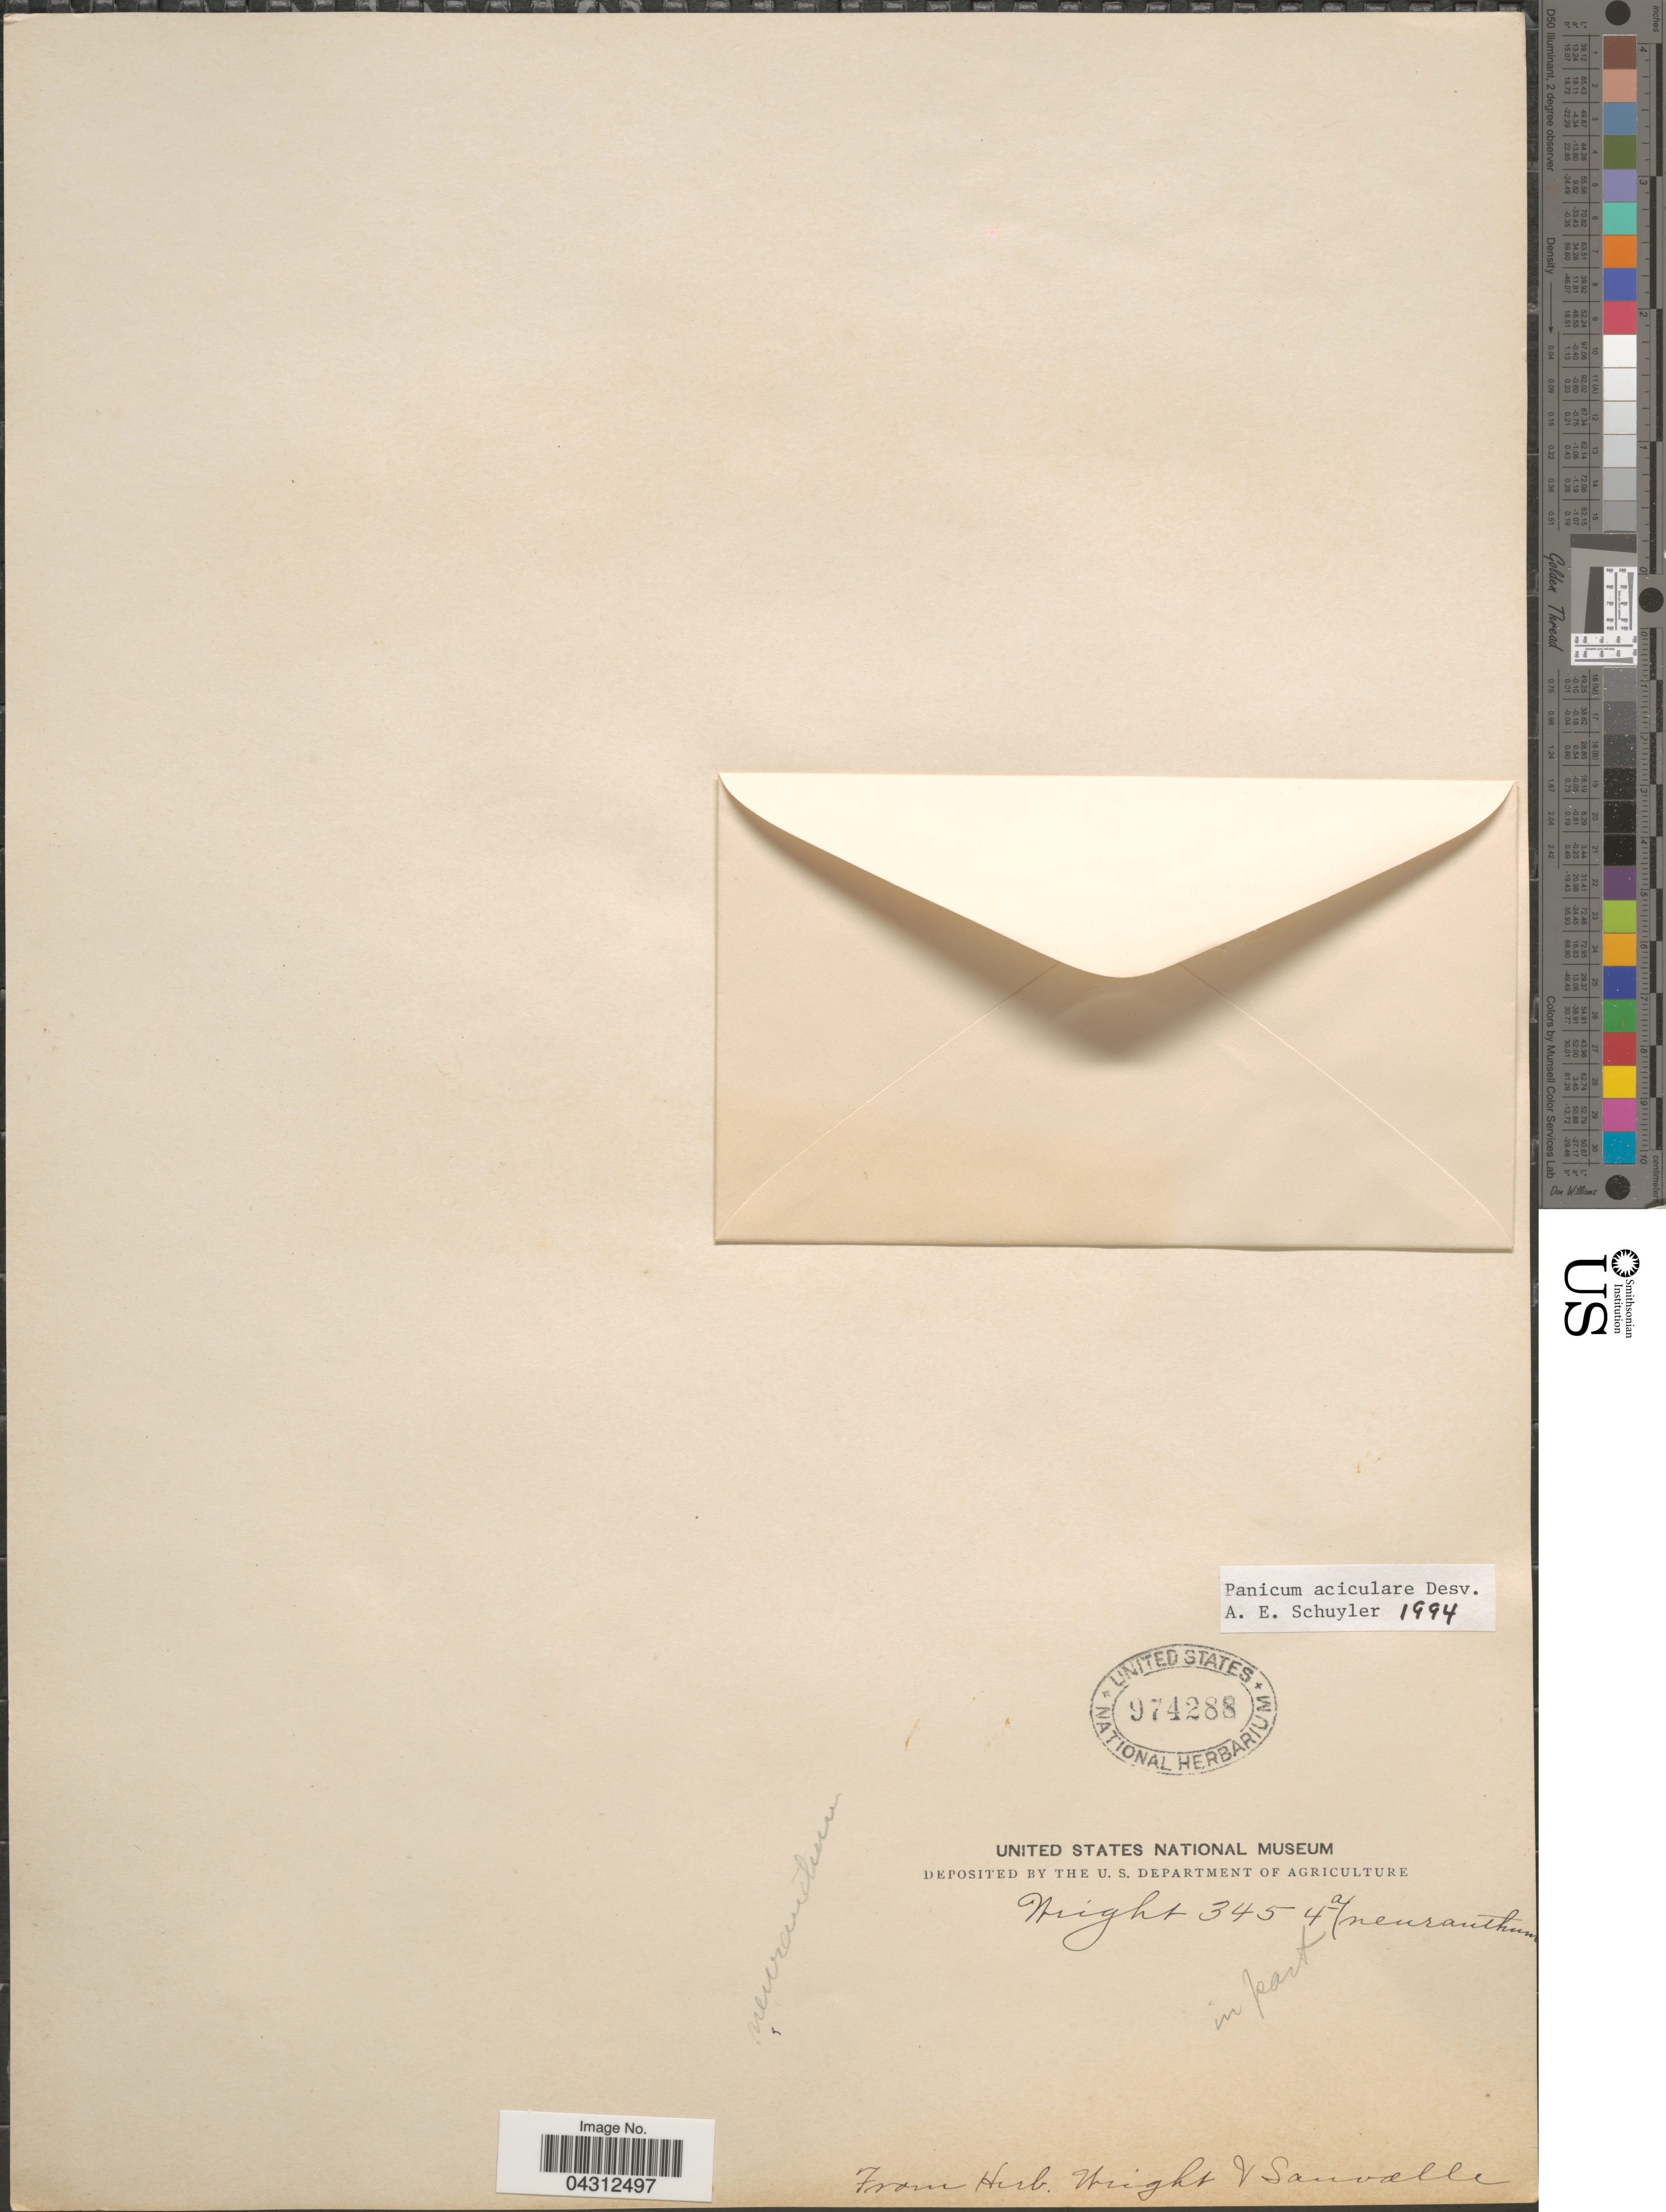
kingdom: Plantae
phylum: Tracheophyta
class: Liliopsida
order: Poales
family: Poaceae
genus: Dichanthelium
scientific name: Dichanthelium aciculare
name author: (Desv. ex Poir.) Gould & C.A. Clark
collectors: Wright, --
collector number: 3454a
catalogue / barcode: US 974288